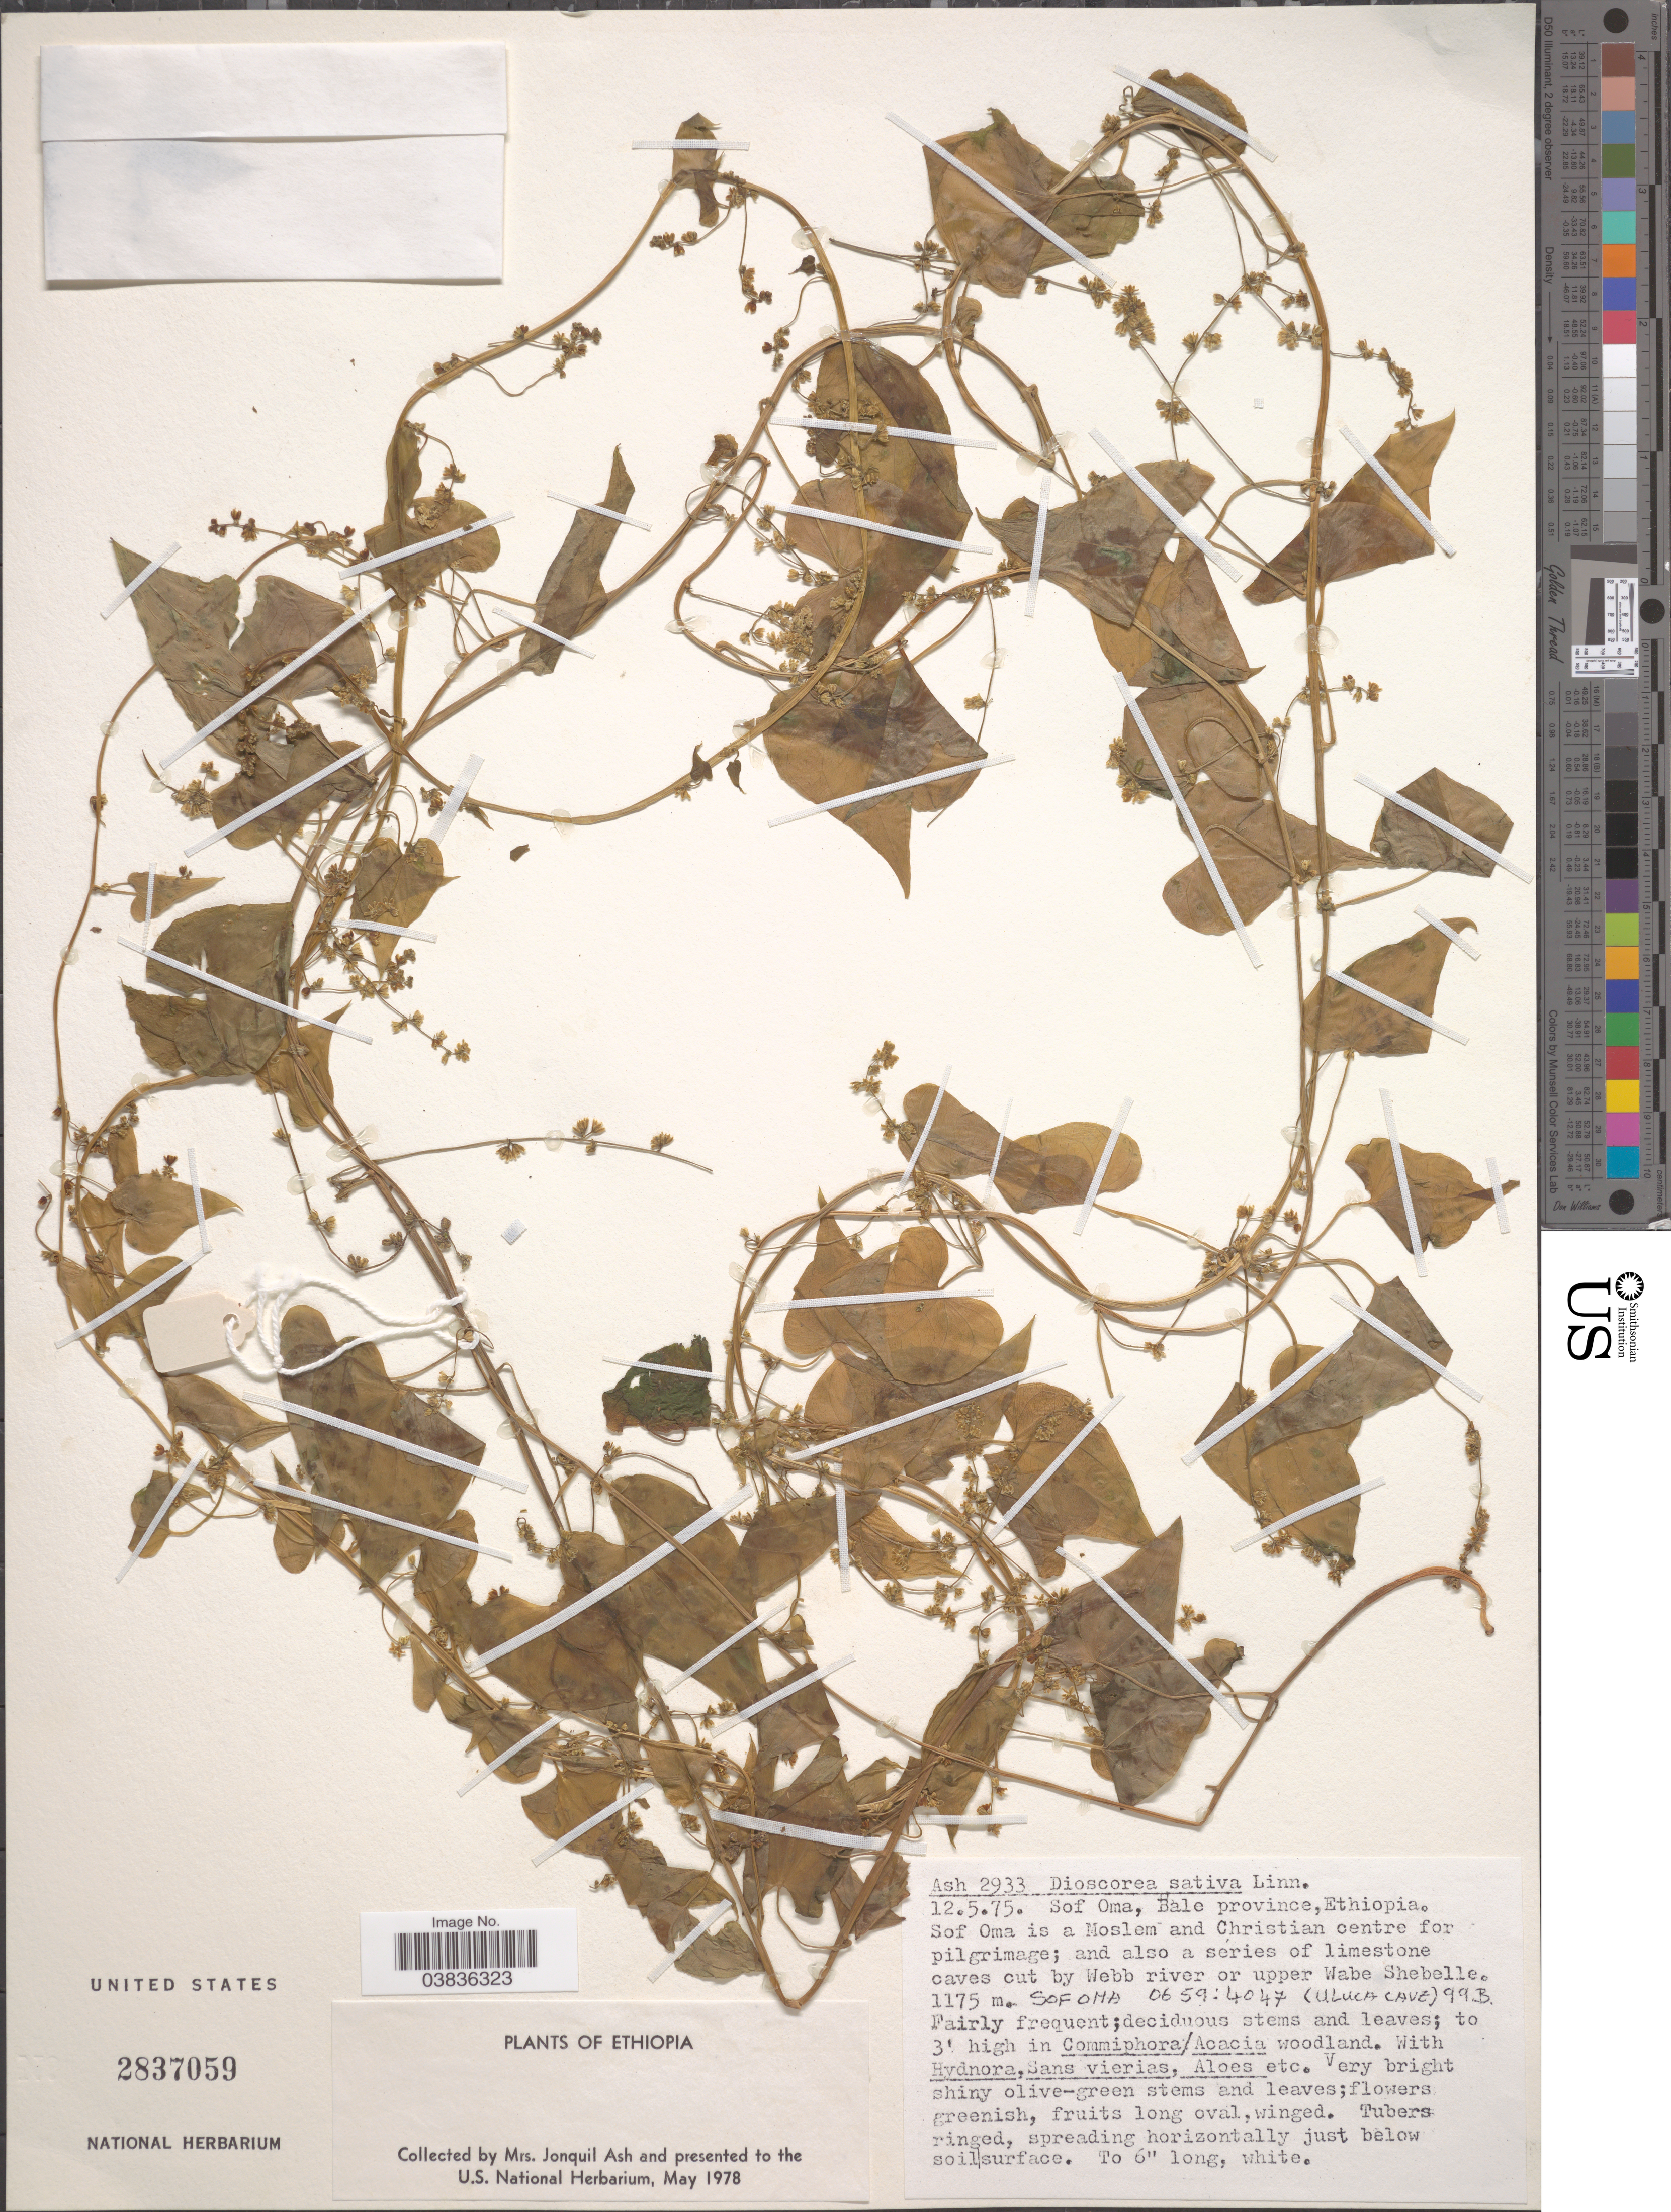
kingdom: Plantae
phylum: Tracheophyta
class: Liliopsida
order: Dioscoreales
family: Dioscoreaceae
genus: Dioscorea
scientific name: Dioscorea sativa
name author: L.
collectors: J. Ash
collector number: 2933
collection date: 1975-05-12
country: Ethiopia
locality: Sof Oma, Bale province. Sof Oma is a Moslem and Christian centre for pilgrimage; and also a series of limestone caves cut by Webb river or upper Wabe Shebelle. Sof Oma 06 59:4047 (Uluca cave) 99B.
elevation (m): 1175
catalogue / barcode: US 2837059